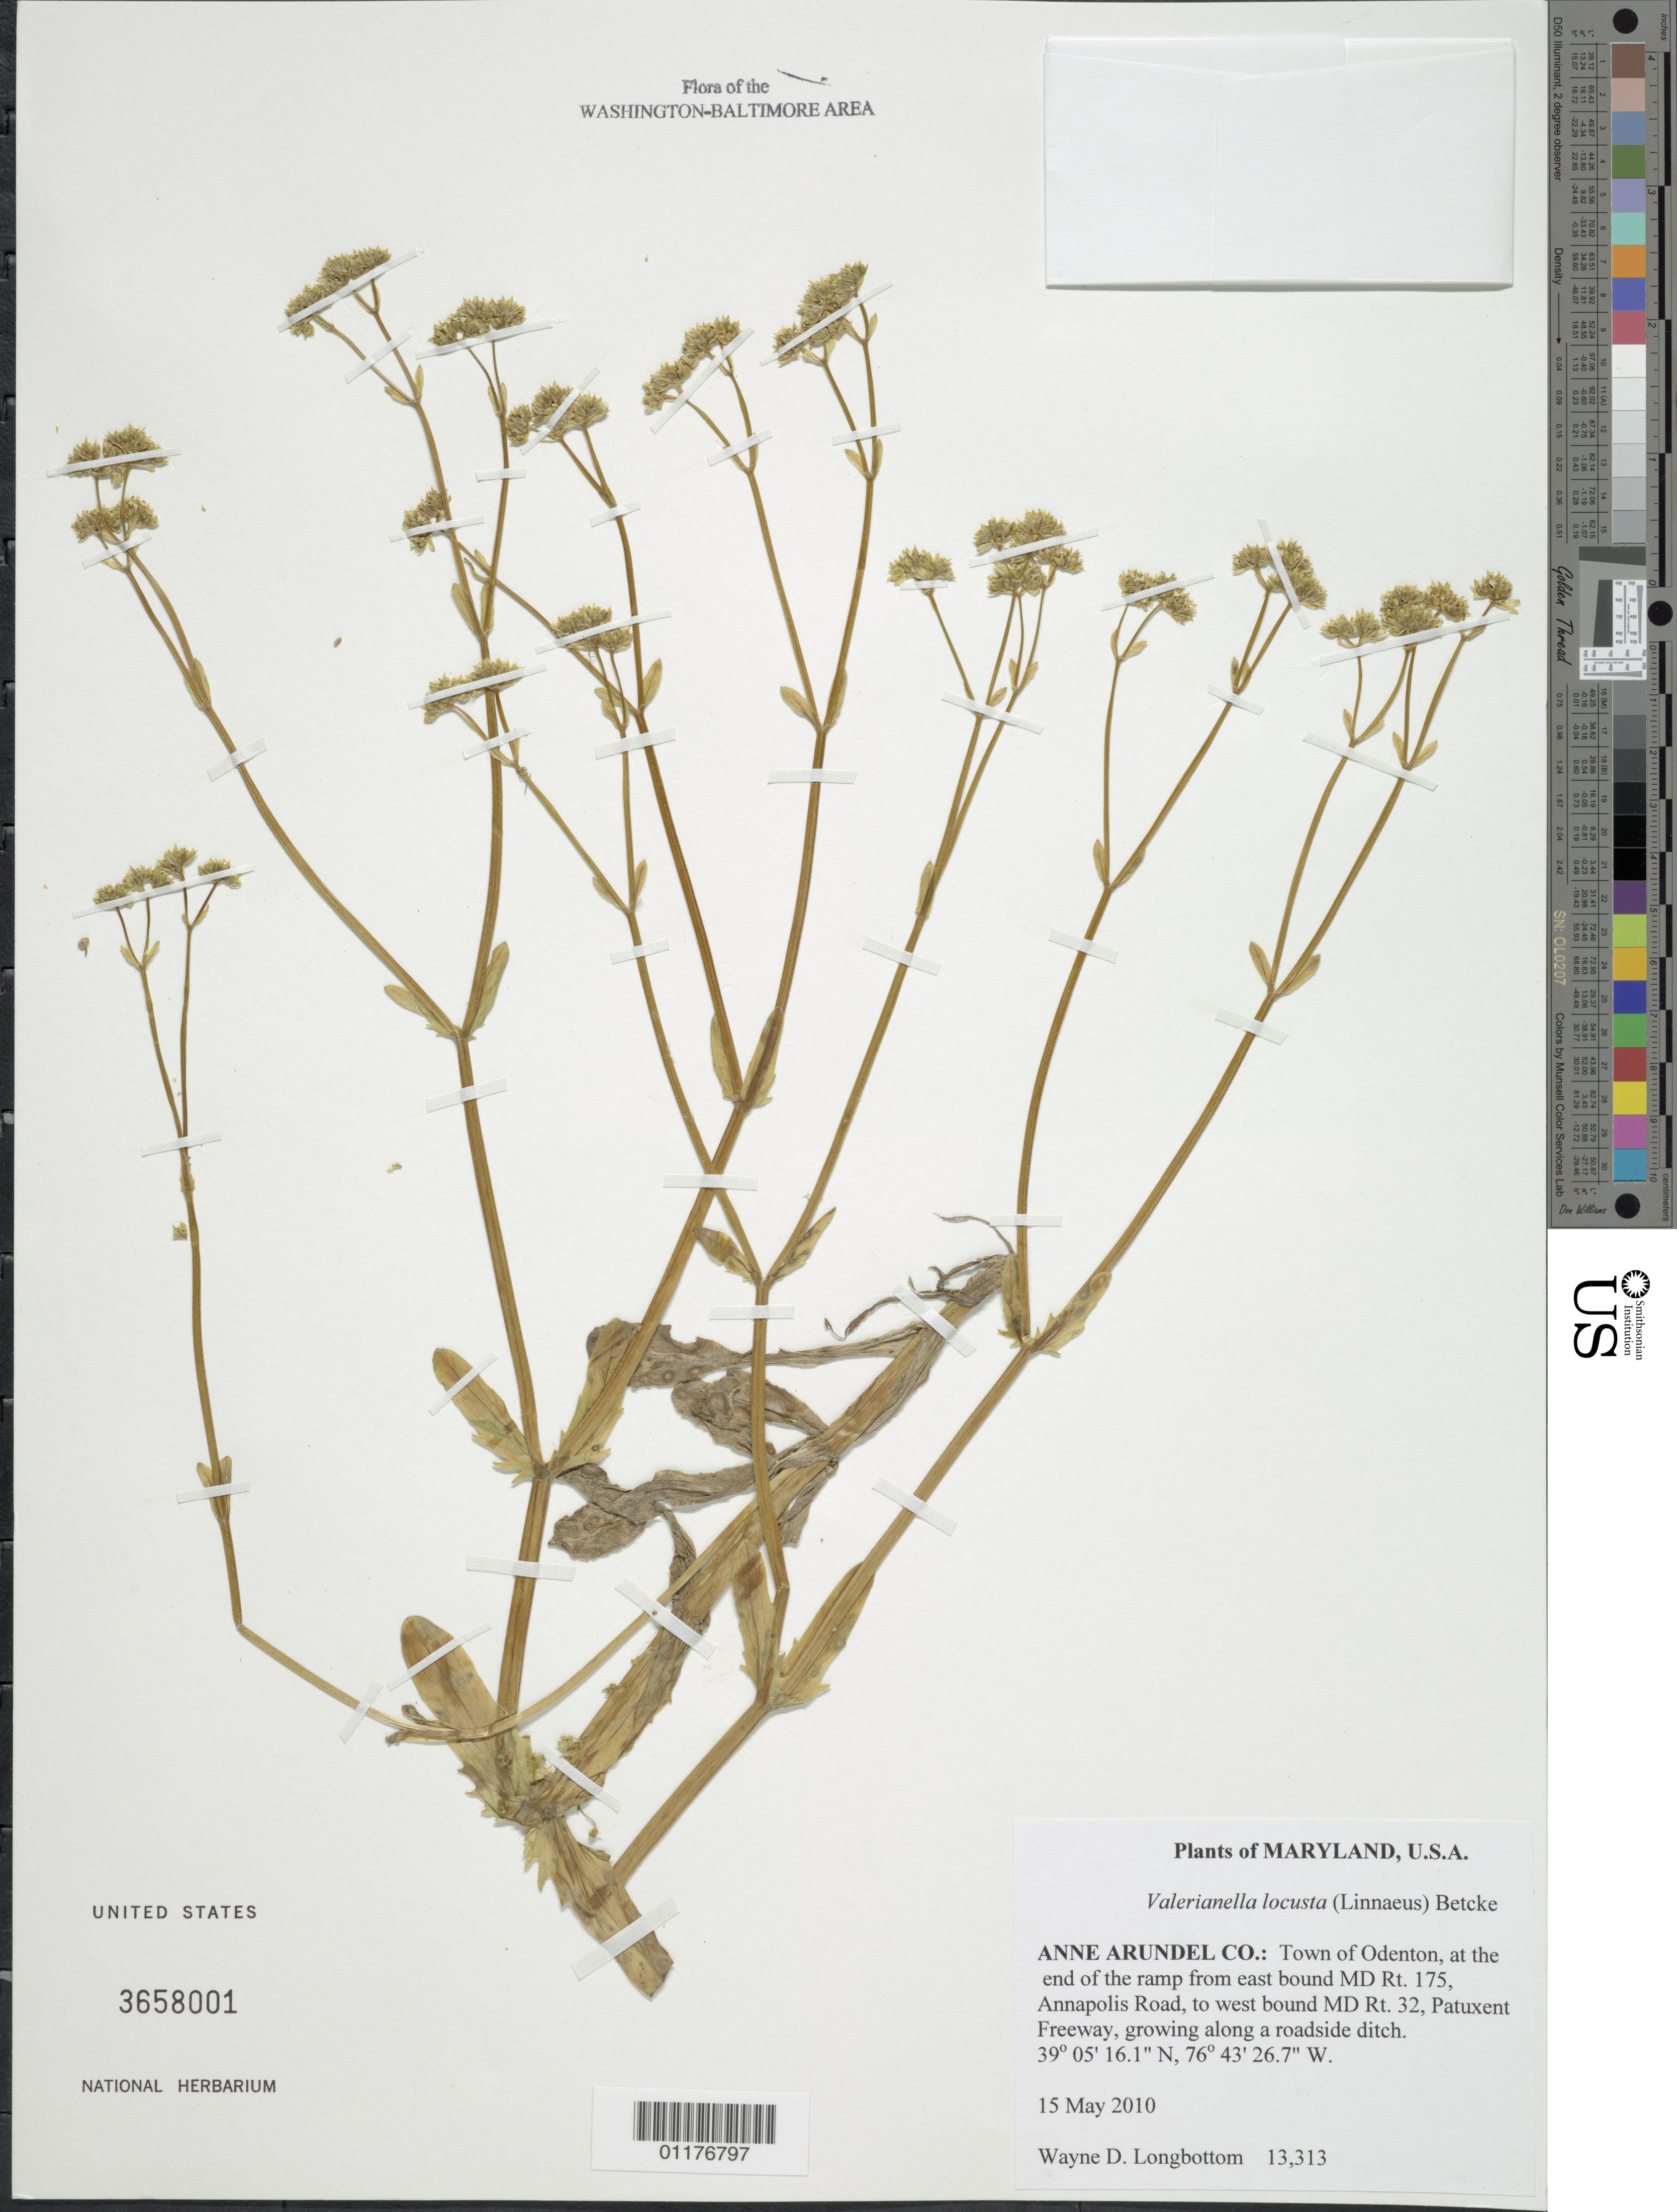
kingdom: Plantae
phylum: Tracheophyta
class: Magnoliopsida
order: Dipsacales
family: Caprifoliaceae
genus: Valerianella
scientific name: Valerianella locusta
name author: (L.) Latourr.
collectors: D. Longbottom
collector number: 13313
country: United States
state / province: Maryland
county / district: Anne Arundel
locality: Odenton, at the end of the ramo from E bound MD Rt. 175, Annapolis Road, W bound MD Rt. 32, Patuxent Freeway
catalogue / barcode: US 3658001